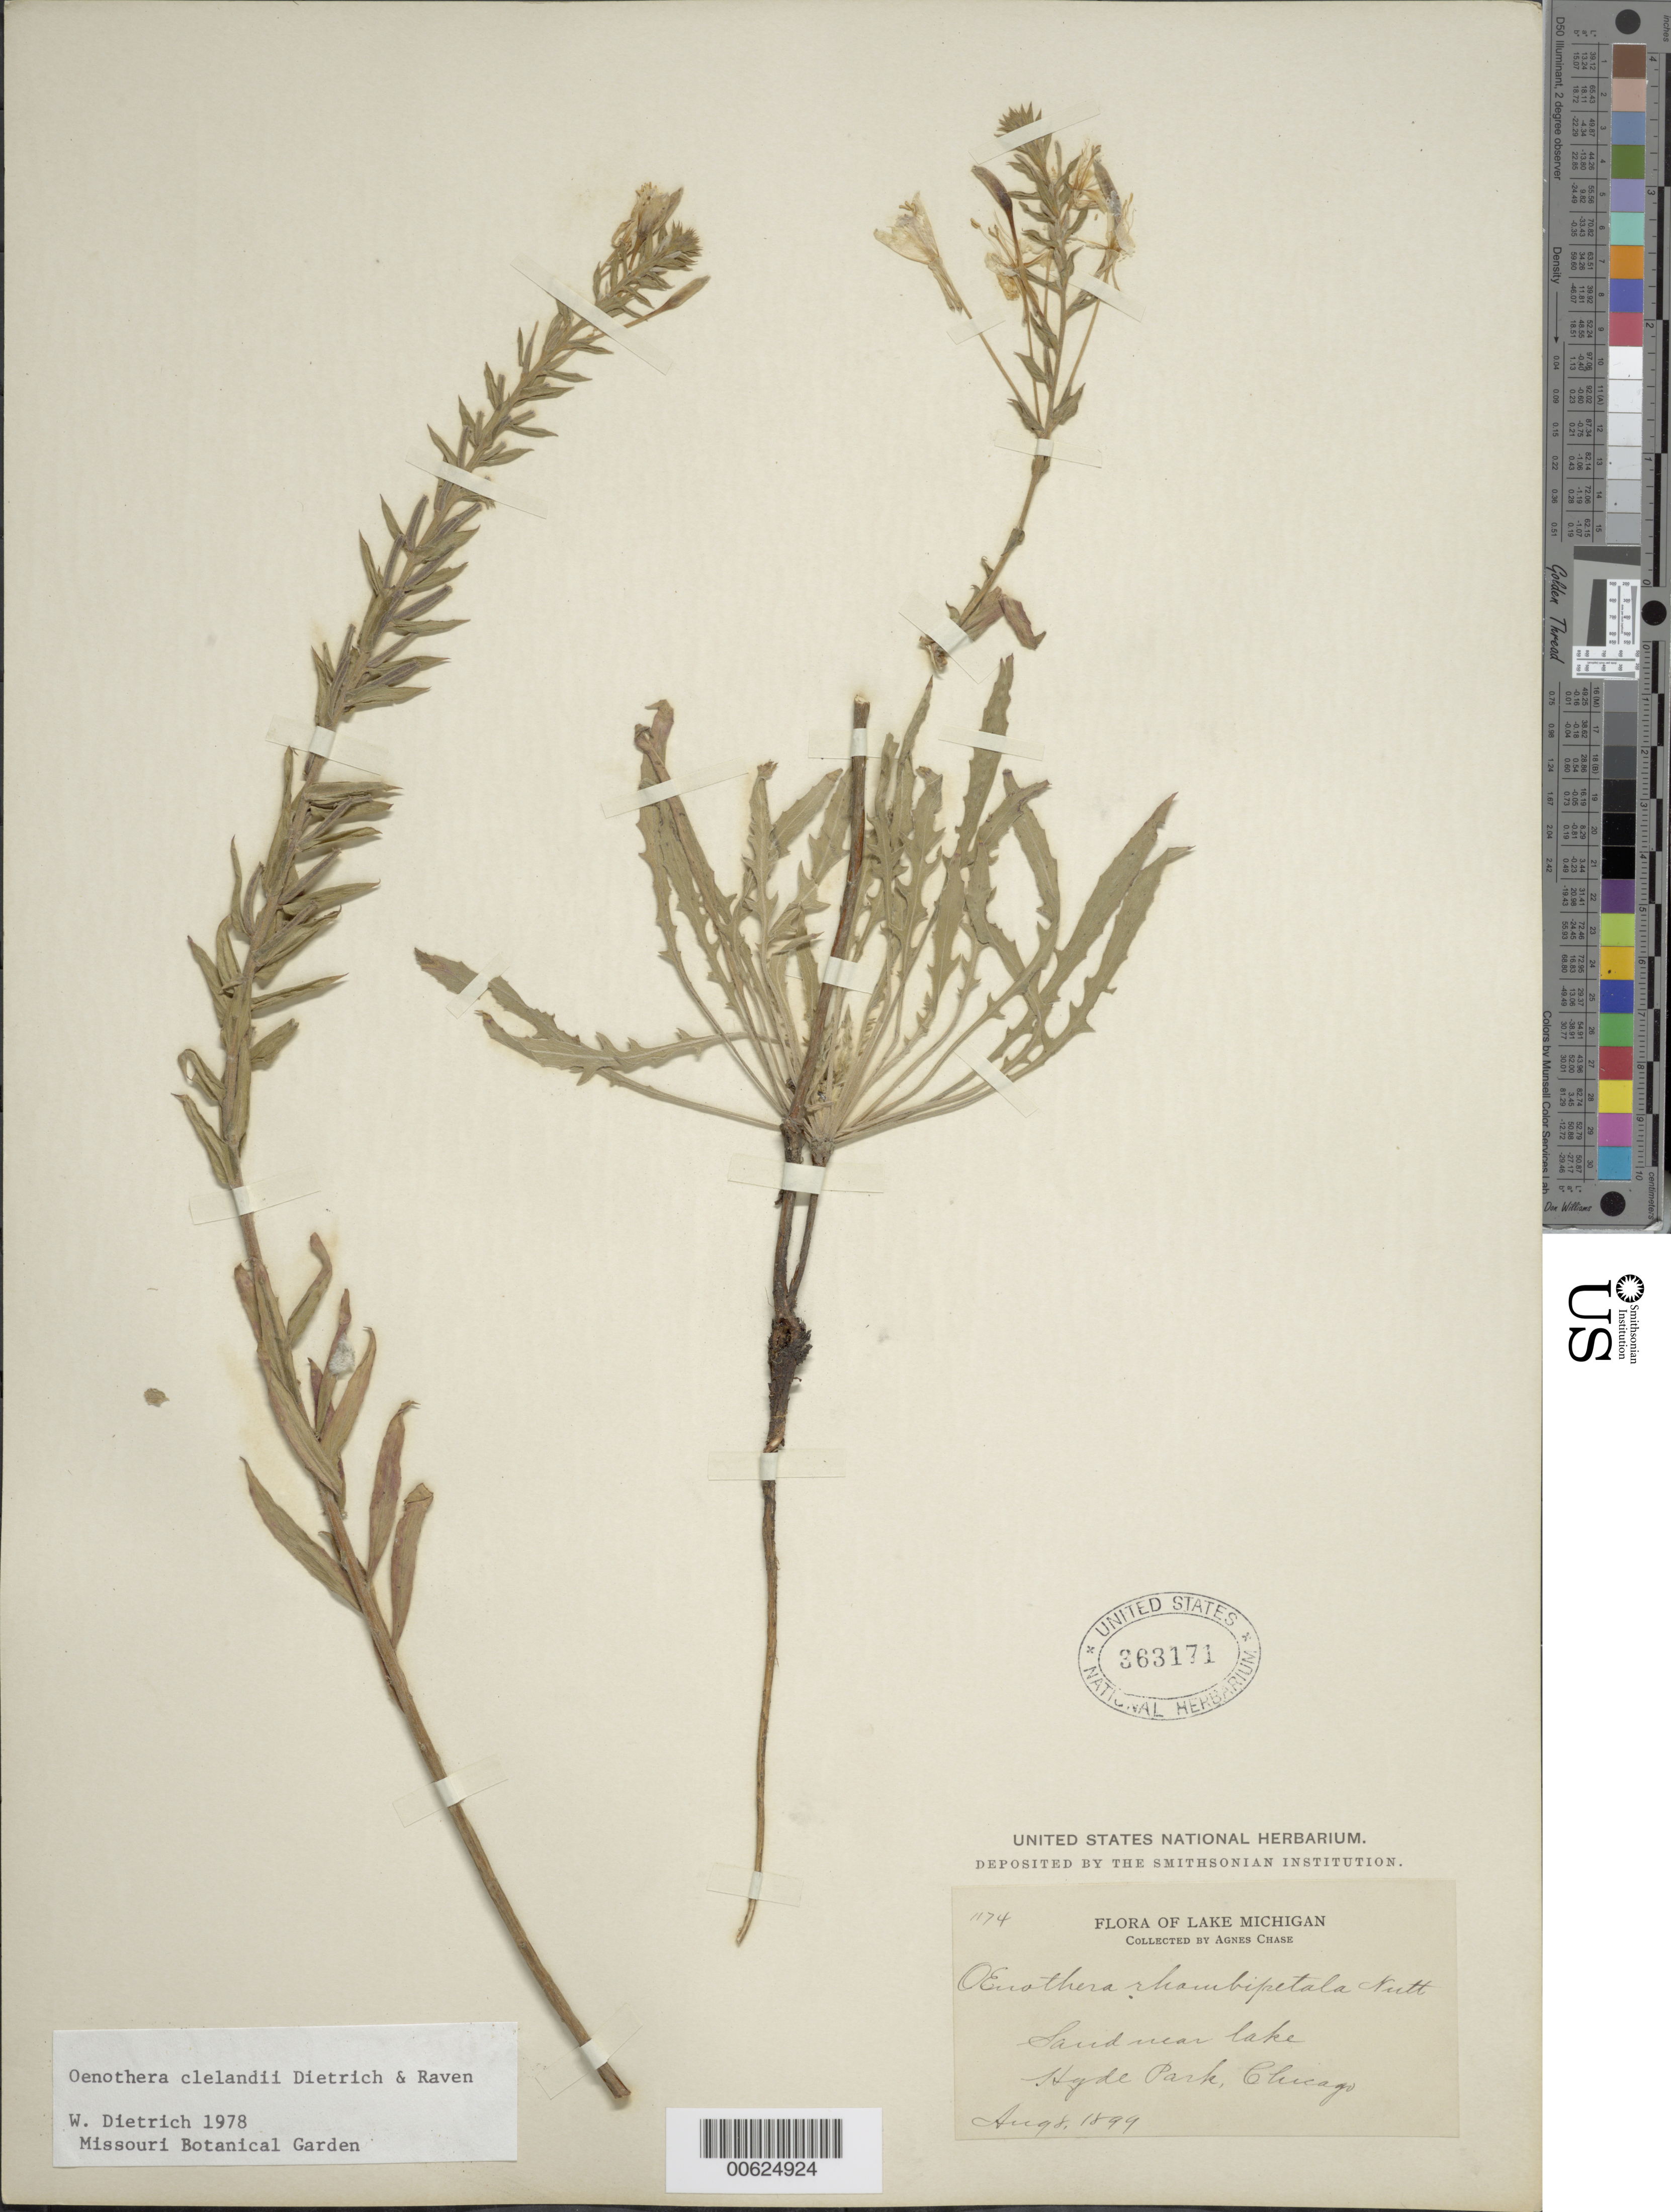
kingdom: Plantae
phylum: Tracheophyta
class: Magnoliopsida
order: Myrtales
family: Onagraceae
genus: Oenothera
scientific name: Oenothera clelandii W. Dietr., P.H. Raven & W.L. Wagner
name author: W. Dietr. et al.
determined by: Dietrich, W.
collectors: A. Chase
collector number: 1174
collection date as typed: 08 Aug 1899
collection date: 1899-08-08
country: United States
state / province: Illinois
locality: Near Hyde Park, Chicago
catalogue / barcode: US 363171